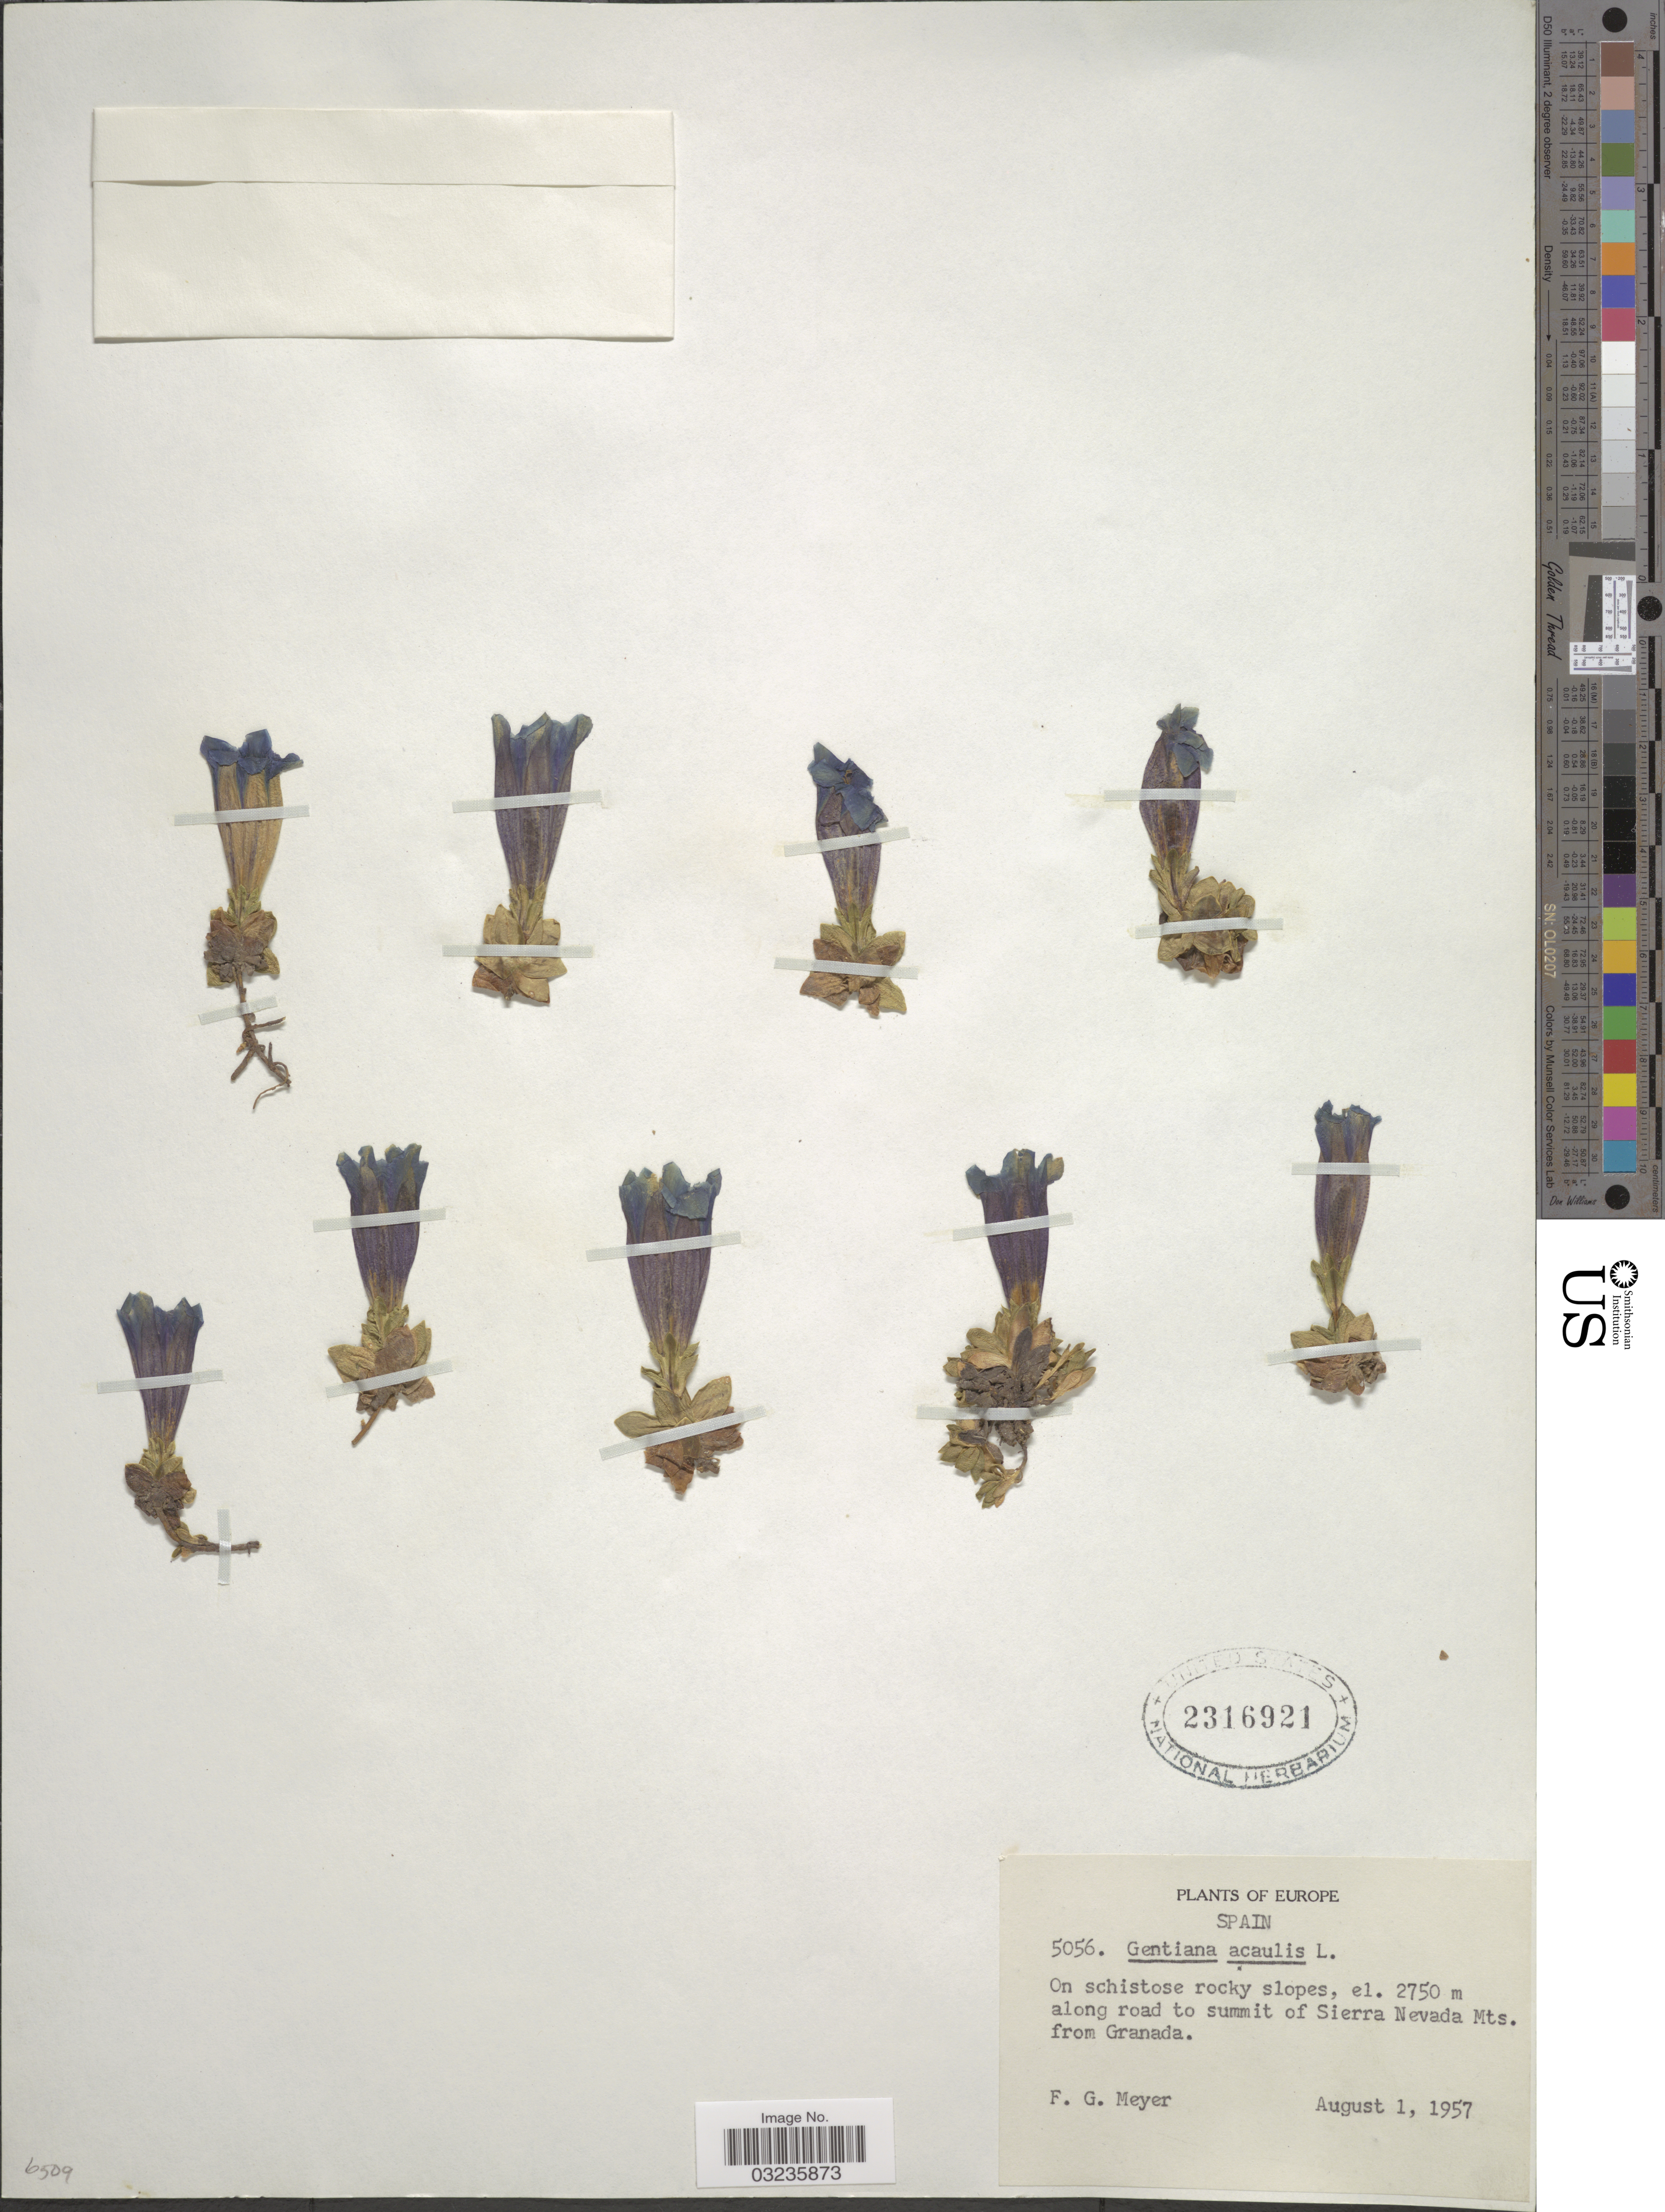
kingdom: Plantae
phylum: Tracheophyta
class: Magnoliopsida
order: Gentianales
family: Gentianaceae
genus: Gentiana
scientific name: Gentiana acaulis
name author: L.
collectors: F. G. Meyer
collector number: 5056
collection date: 1957-08-01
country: Spain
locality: On schistose rocky slopes, along road to summit of Sierra Nevada Mts. from Granada.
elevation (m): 2750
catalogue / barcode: US 2316921